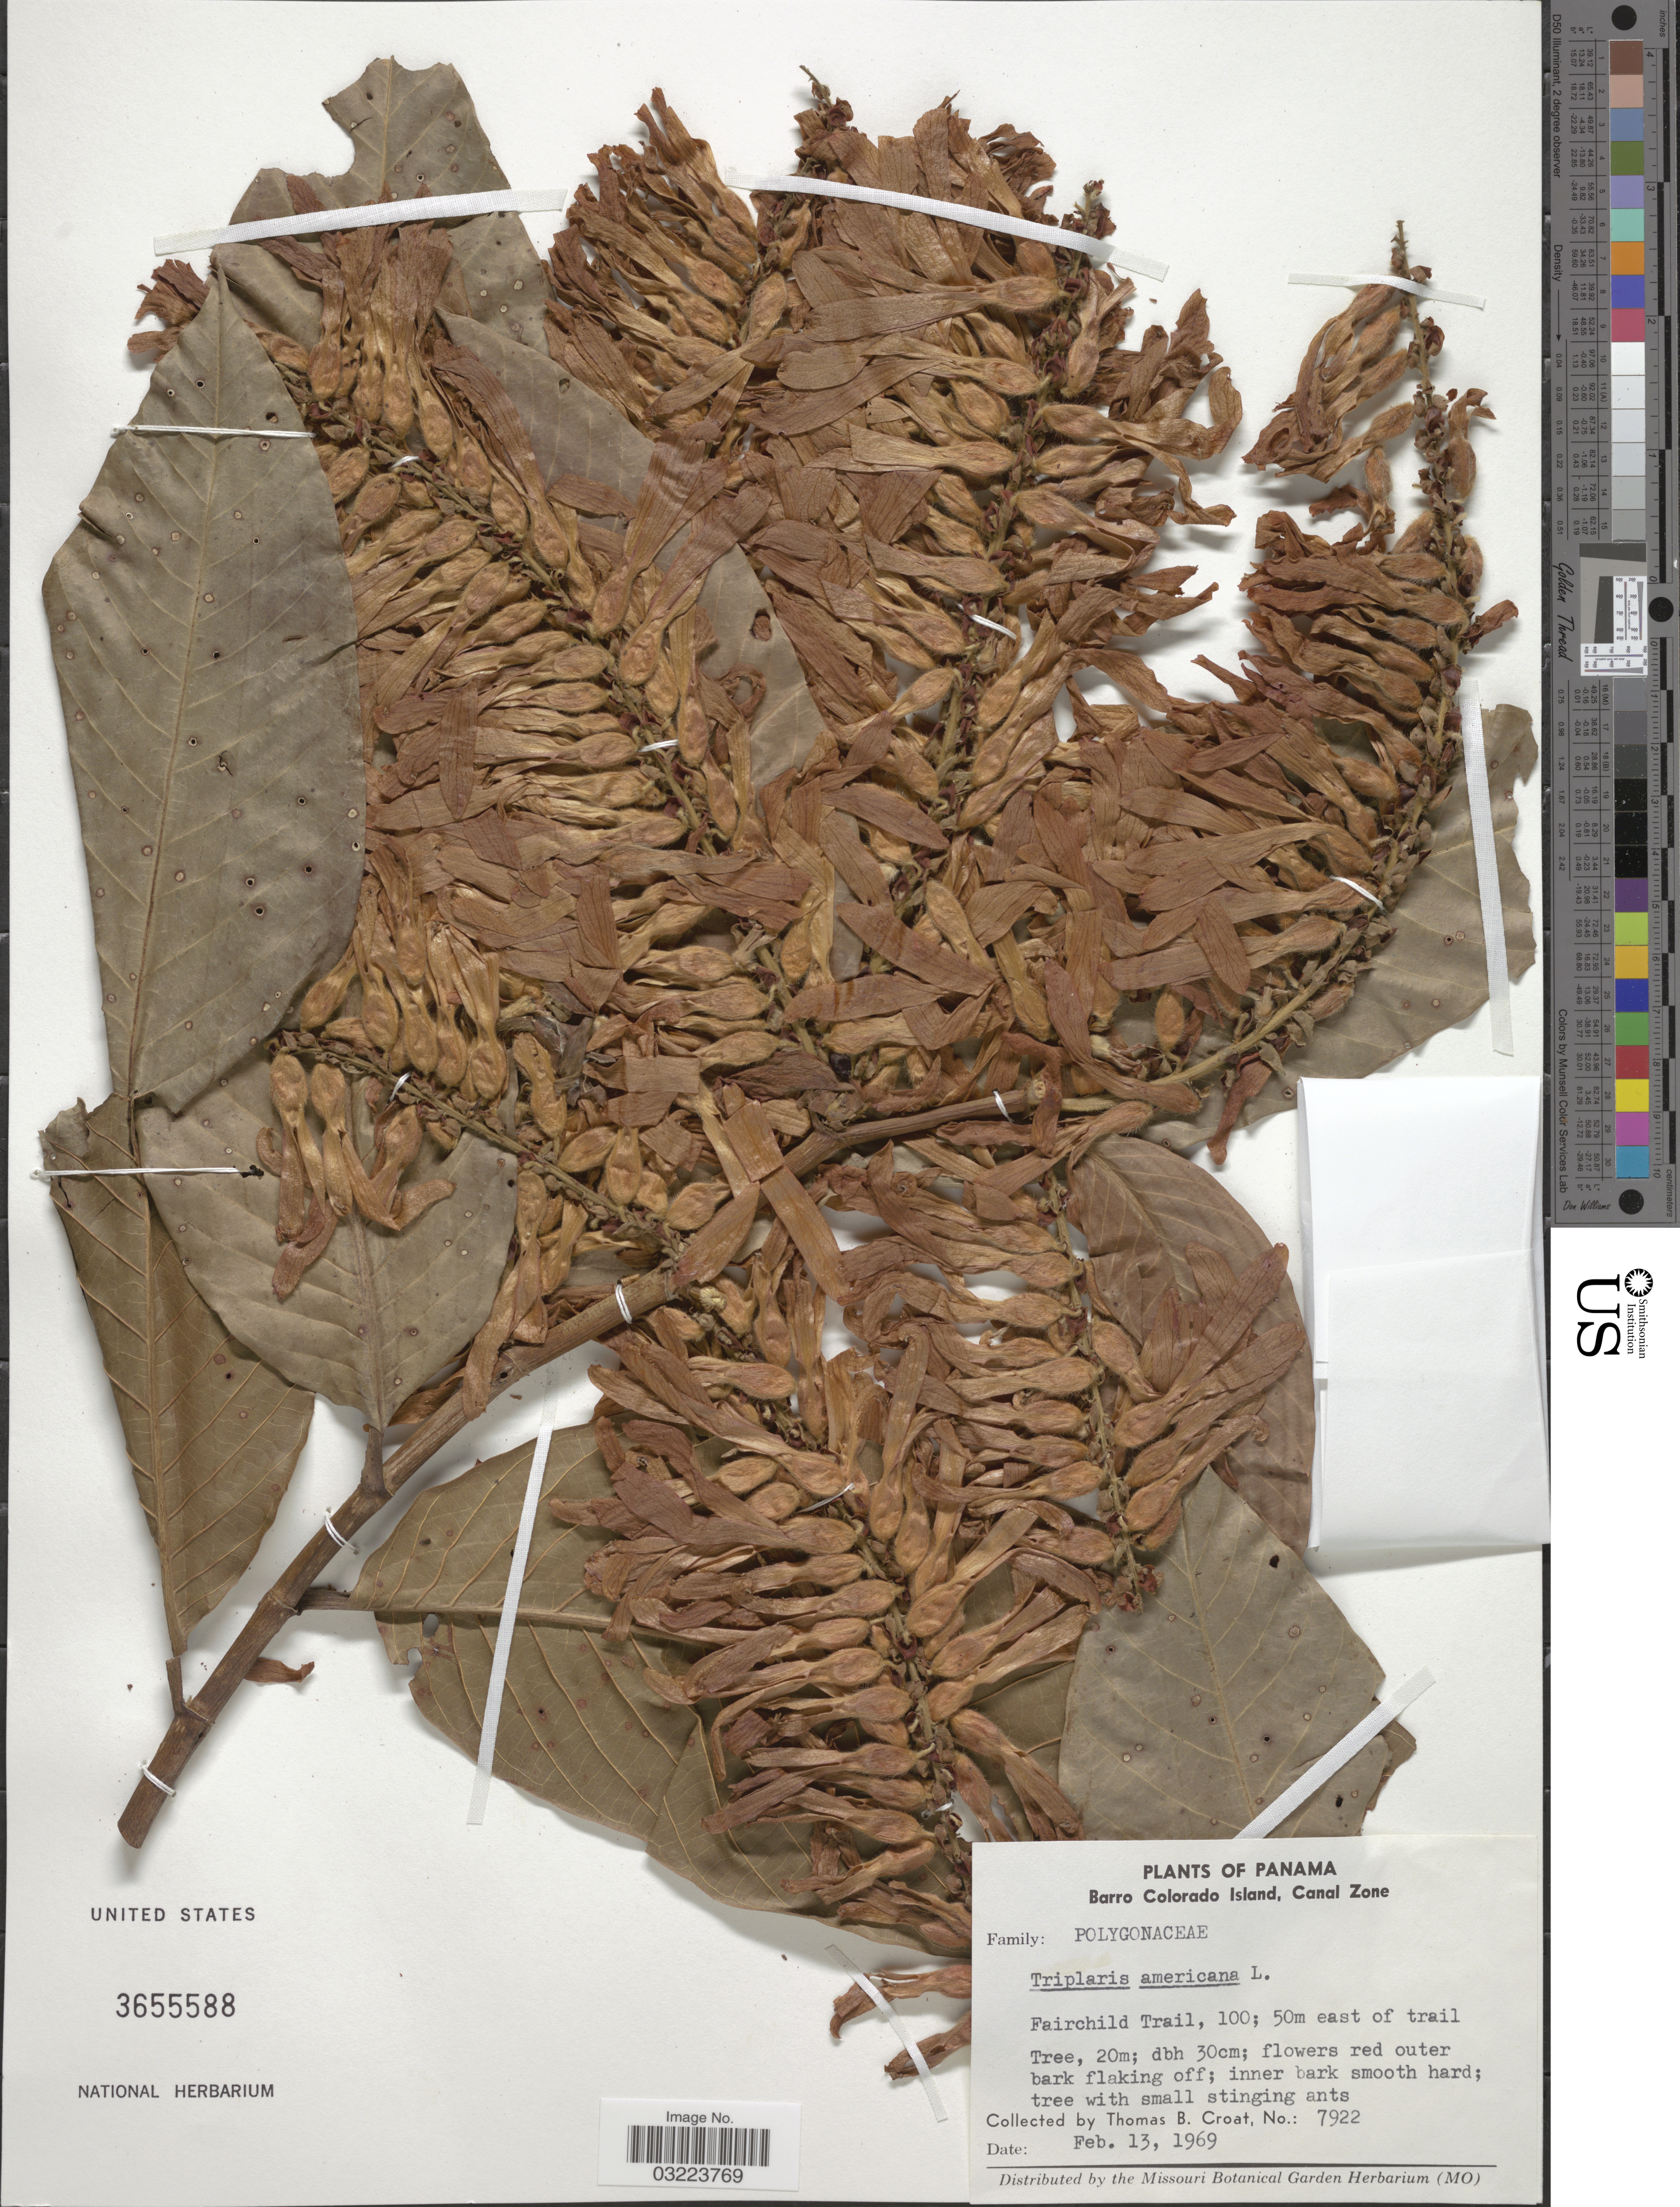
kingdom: Plantae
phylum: Tracheophyta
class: Magnoliopsida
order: Caryophyllales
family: Polygonaceae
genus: Triplaris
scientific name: Triplaris americana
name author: L.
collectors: T. B. Croat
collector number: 7922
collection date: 1969-02-13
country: Panama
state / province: Panamá Oeste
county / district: Canal Zone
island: Barro Colorado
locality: Barro Colorado Island, Canal Zone. Fairchild trail, 100; 50m east of trail.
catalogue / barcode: US 3655588